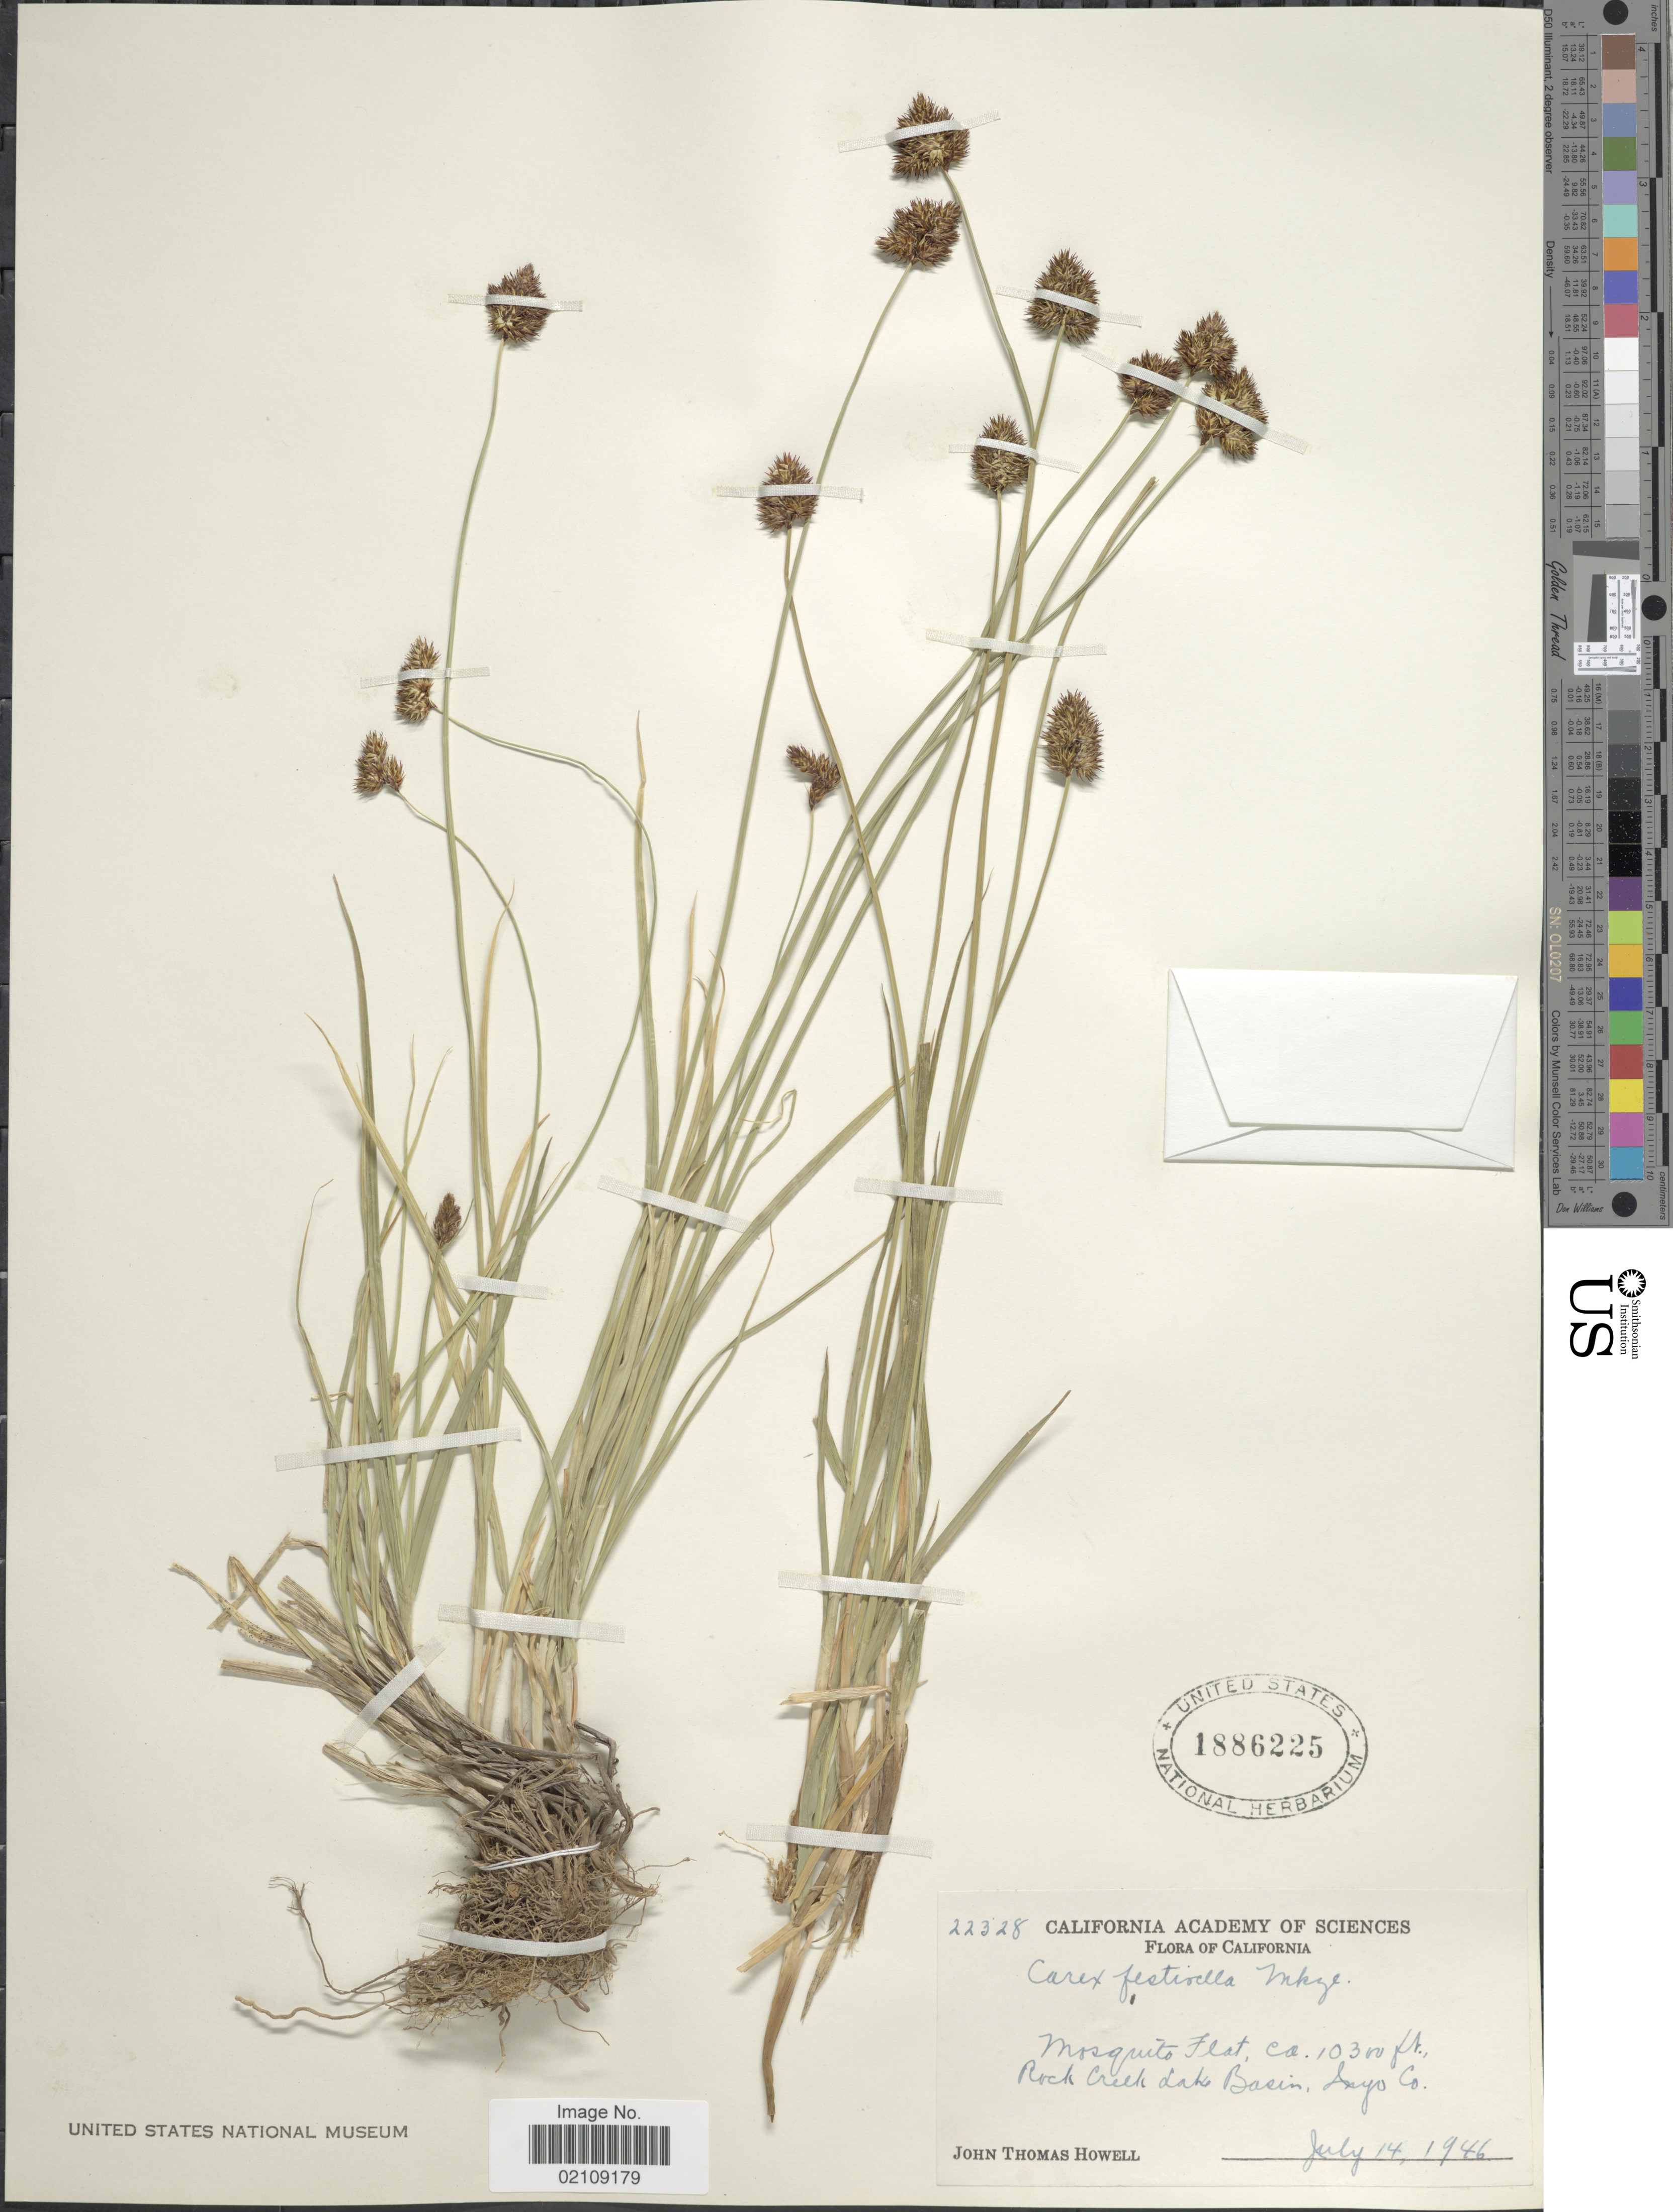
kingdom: Plantae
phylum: Tracheophyta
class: Liliopsida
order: Poales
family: Cyperaceae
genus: Carex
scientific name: Carex microptera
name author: Mack.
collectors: J. T. Howell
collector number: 22328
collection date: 1946-07-14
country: United States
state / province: California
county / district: Inyo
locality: Mosquito Flat, Rock Creek Lake Basin, Inyo Co.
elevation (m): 3139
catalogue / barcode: US 1886225